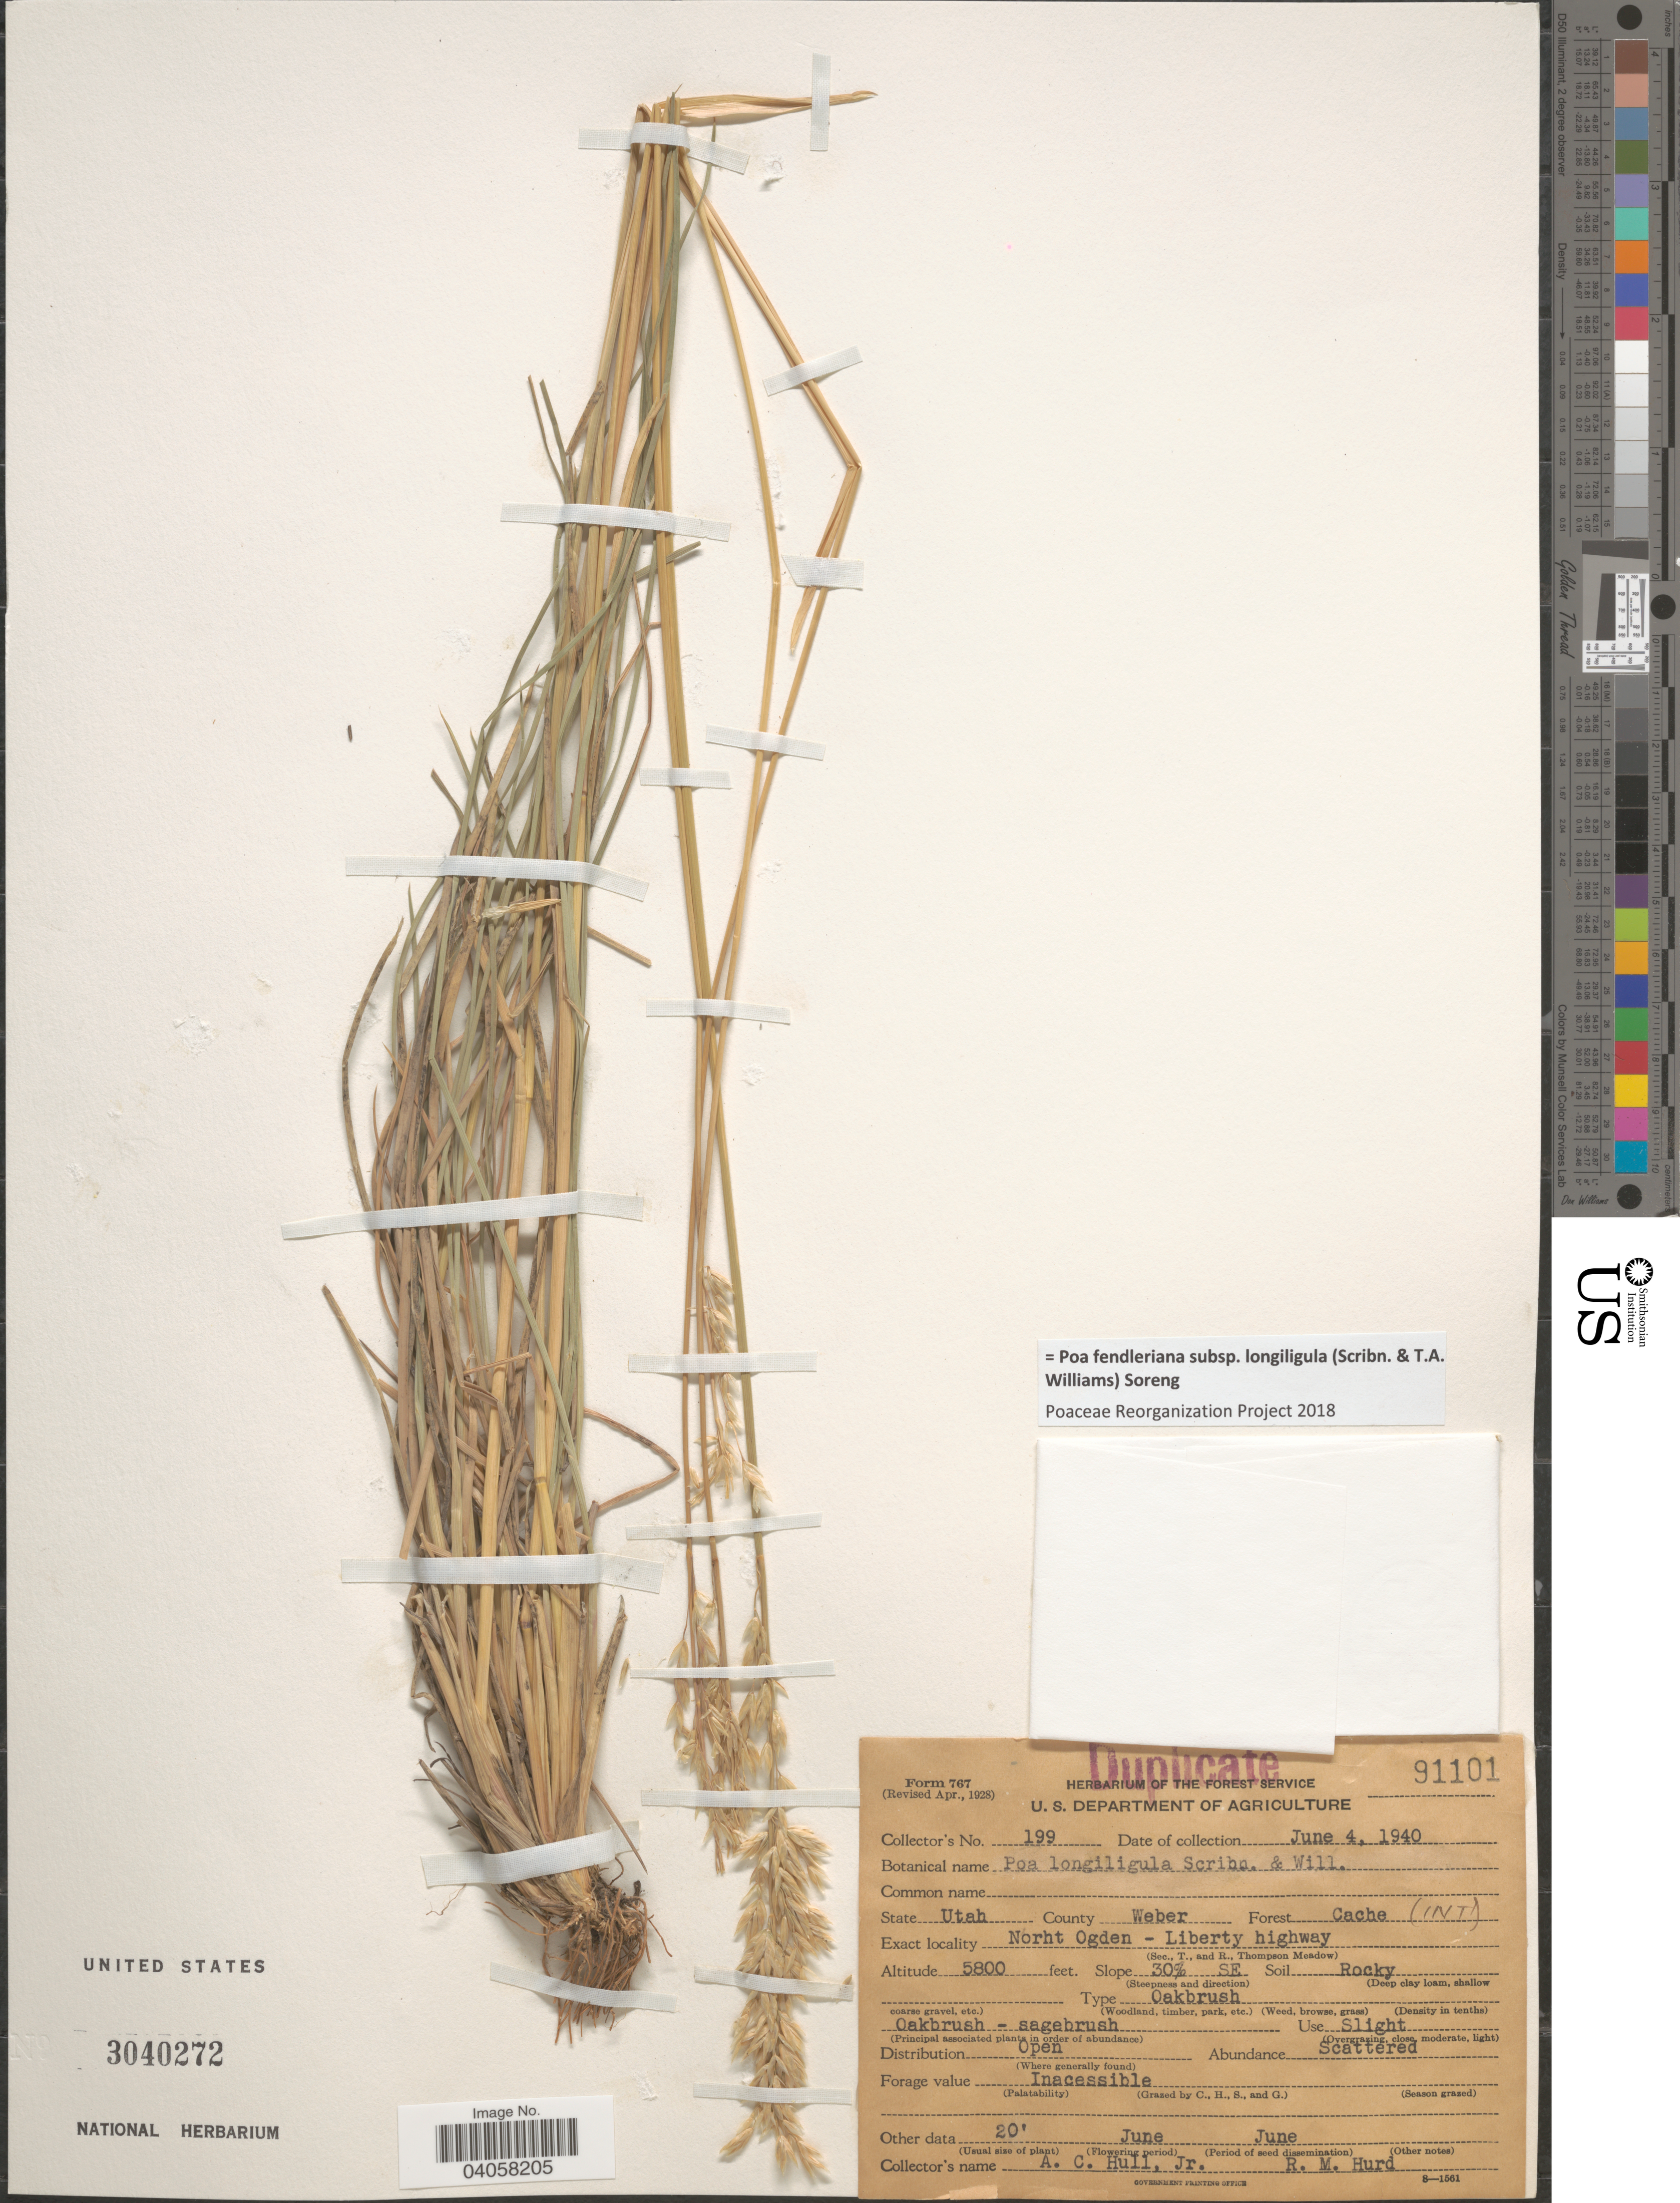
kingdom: Plantae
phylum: Tracheophyta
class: Liliopsida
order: Poales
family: Poaceae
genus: Poa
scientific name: Poa fendleriana subsp. longiligula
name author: (Scribn. & T.A. Williams) Soreng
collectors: A. Hull & R. Hurd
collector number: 199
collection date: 1940-06-04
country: United States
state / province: Utah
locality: County Weber. Forest Cache (INT). North Ogden - Liberty highway. Slope 30% SE.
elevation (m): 1768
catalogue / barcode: US 3040272